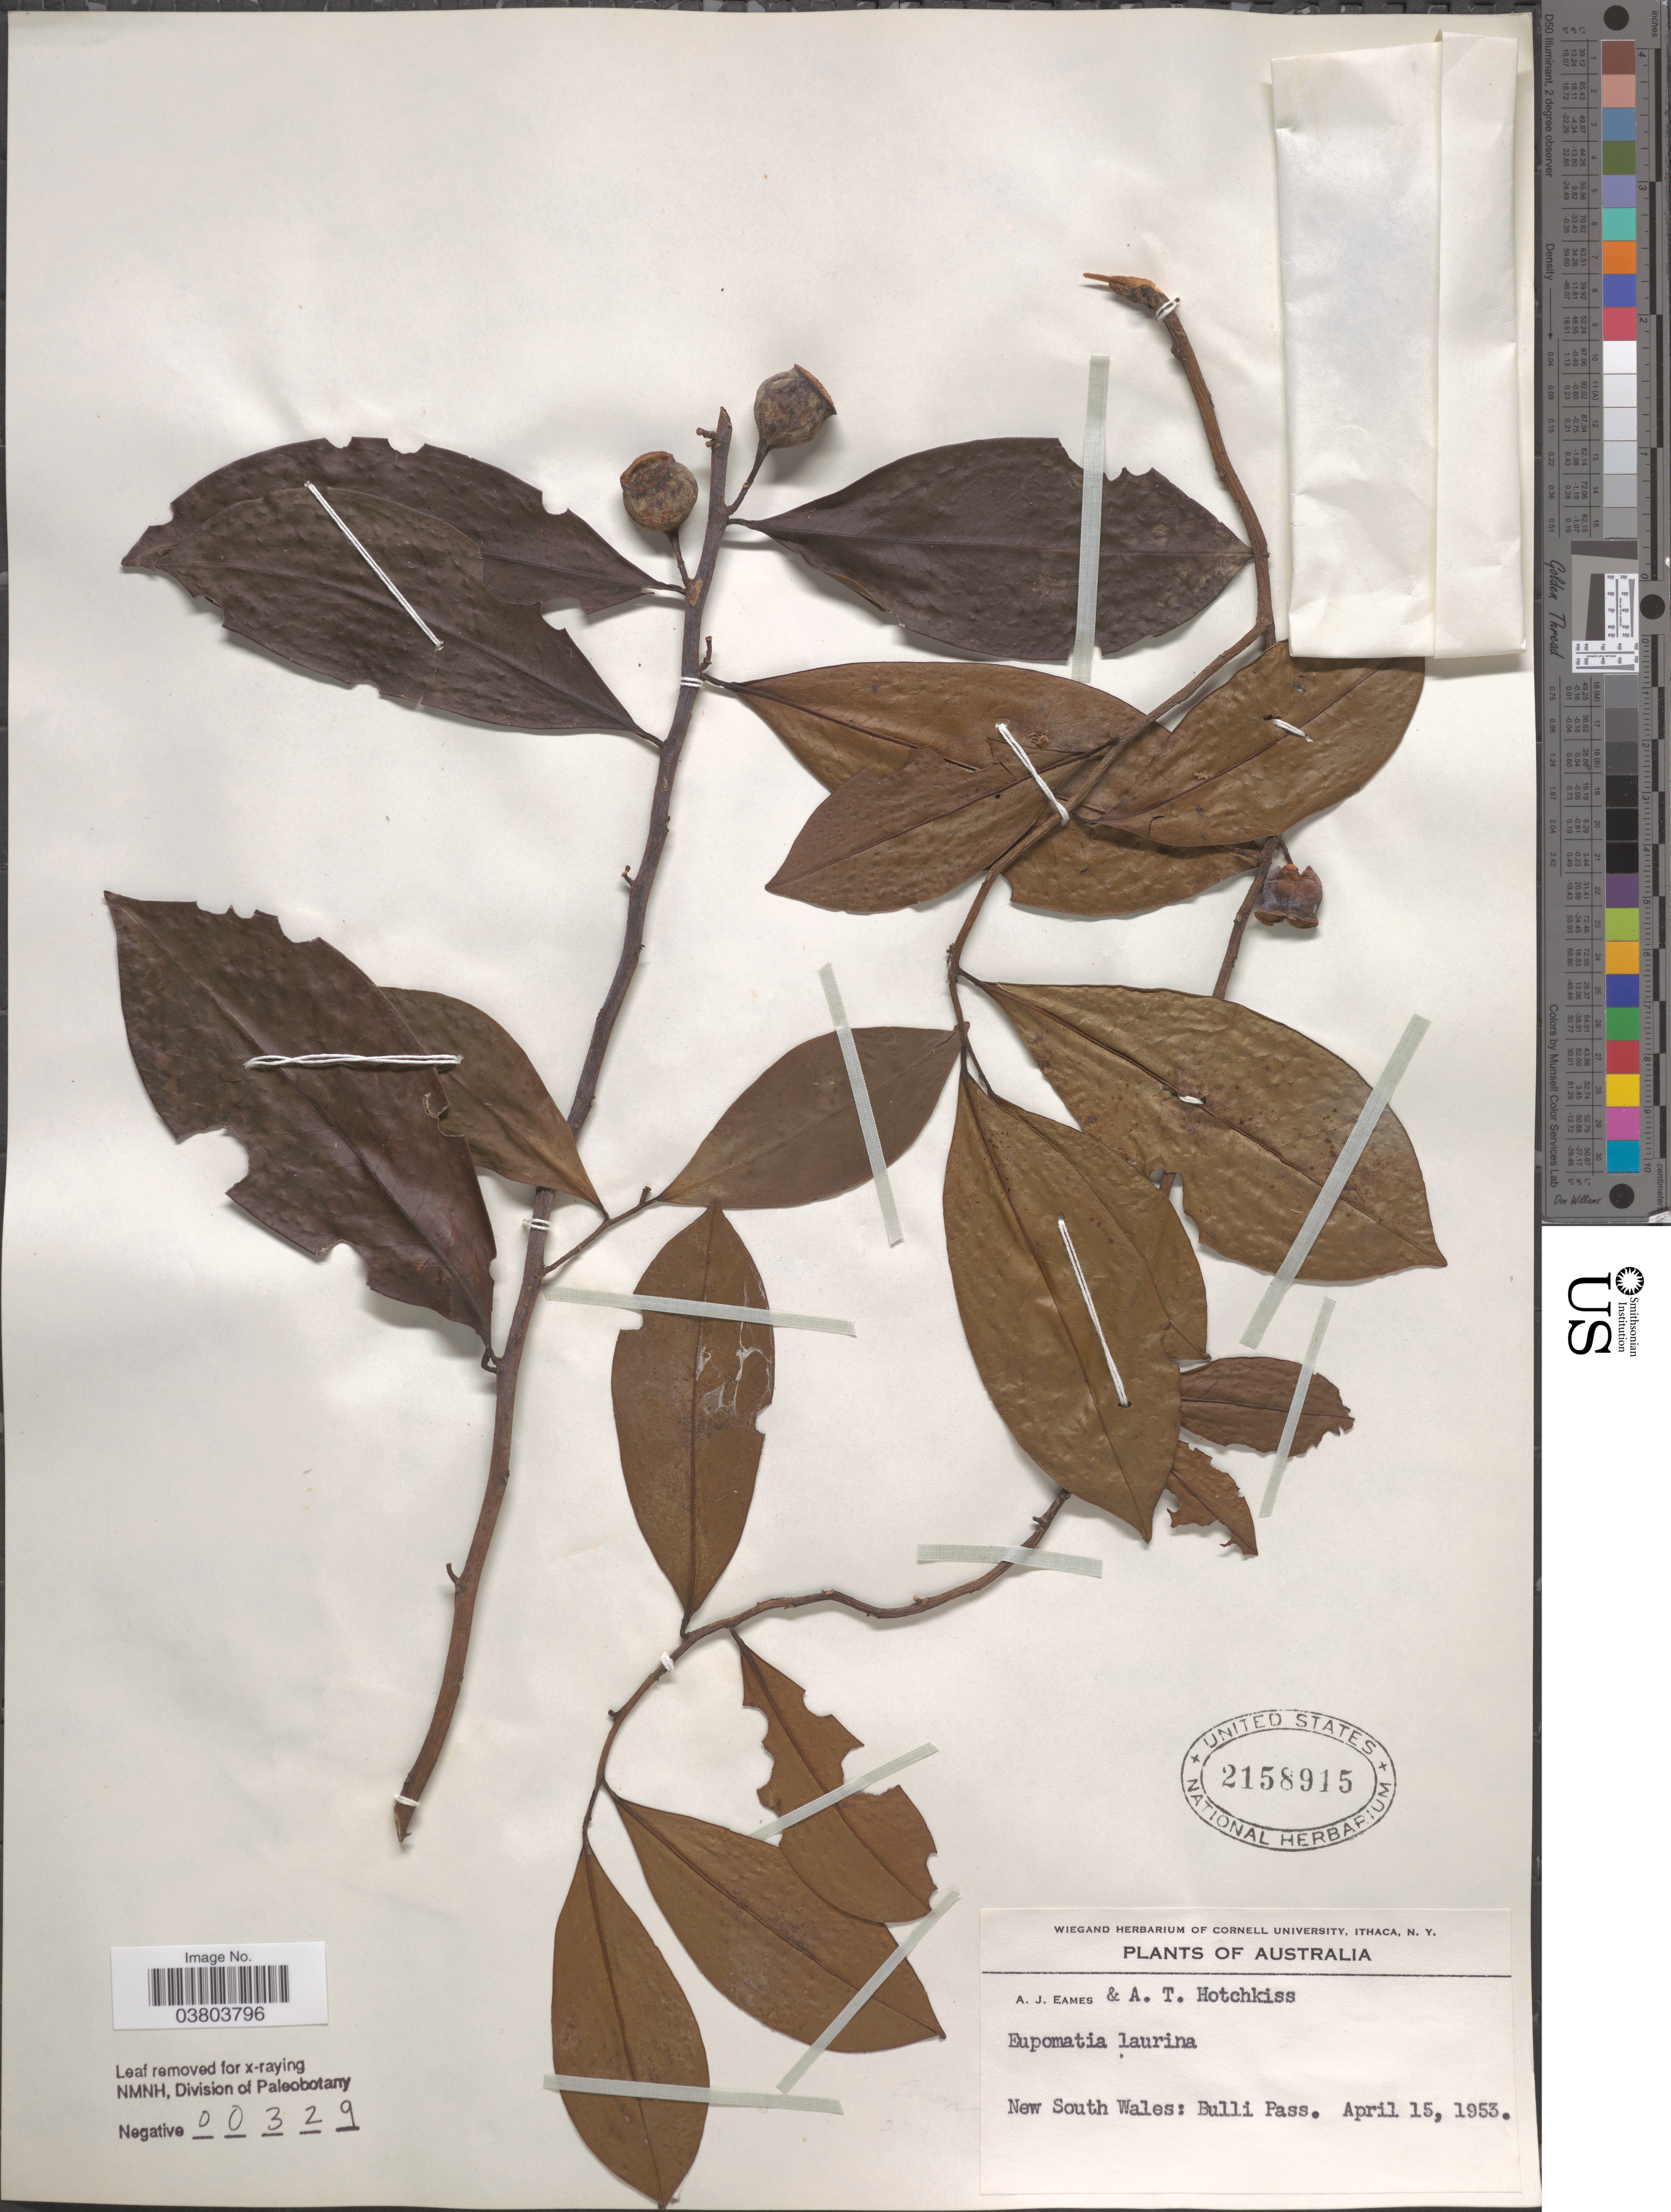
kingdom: Plantae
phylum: Tracheophyta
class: Magnoliopsida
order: Magnoliales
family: Eupomatiaceae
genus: Eupomatia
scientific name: Eupomatia laurina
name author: R. Br.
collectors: A. J. Eames & A. Hotchkiss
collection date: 1953-04-15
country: Australia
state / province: New South Wales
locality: Bulli Pass.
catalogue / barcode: US 2158915